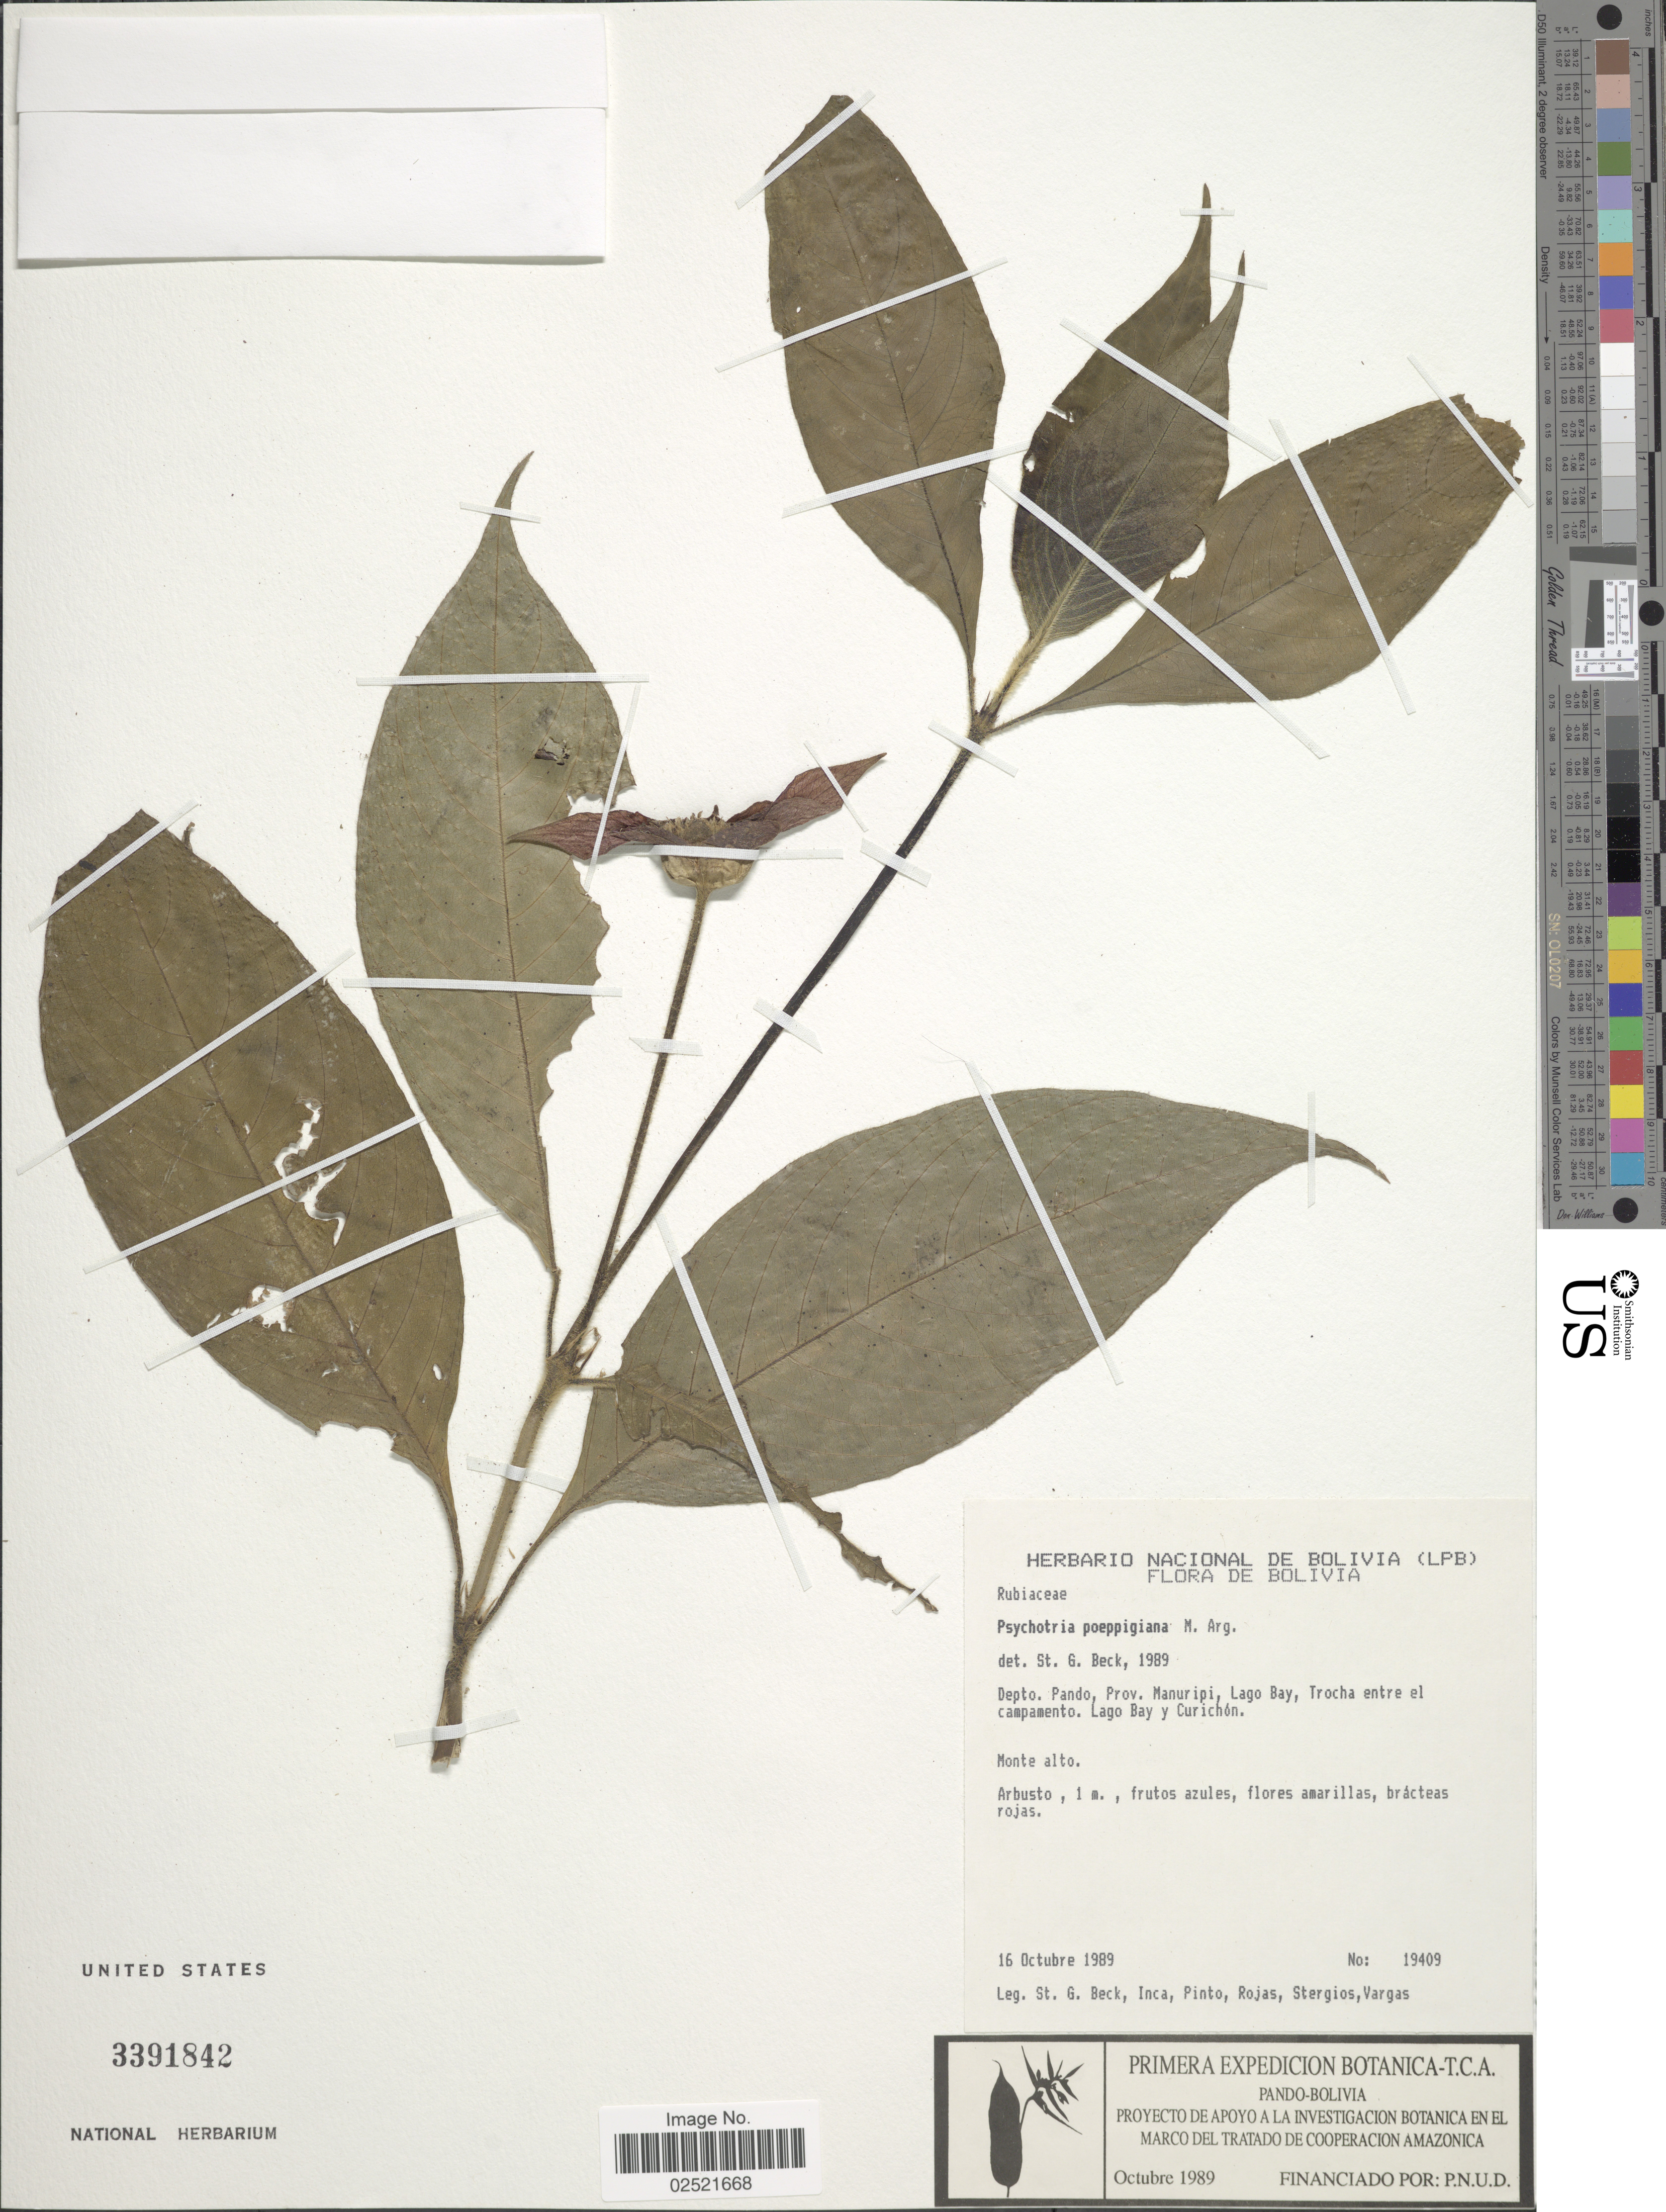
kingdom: Plantae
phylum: Tracheophyta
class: Magnoliopsida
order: Gentianales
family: Rubiaceae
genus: Psychotria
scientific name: Psychotria poeppigiana subsp. poeppigiana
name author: Müll. Arg.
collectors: S. G. Beck, -. Inca, Pinto, --, Rojas, -- & et al.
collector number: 19409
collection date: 1989-10-16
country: Bolivia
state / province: Pando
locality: Prov. Manuripi, Lago Bay, trocha entre el campamento, Lago Bay y Curichon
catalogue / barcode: US 3391842